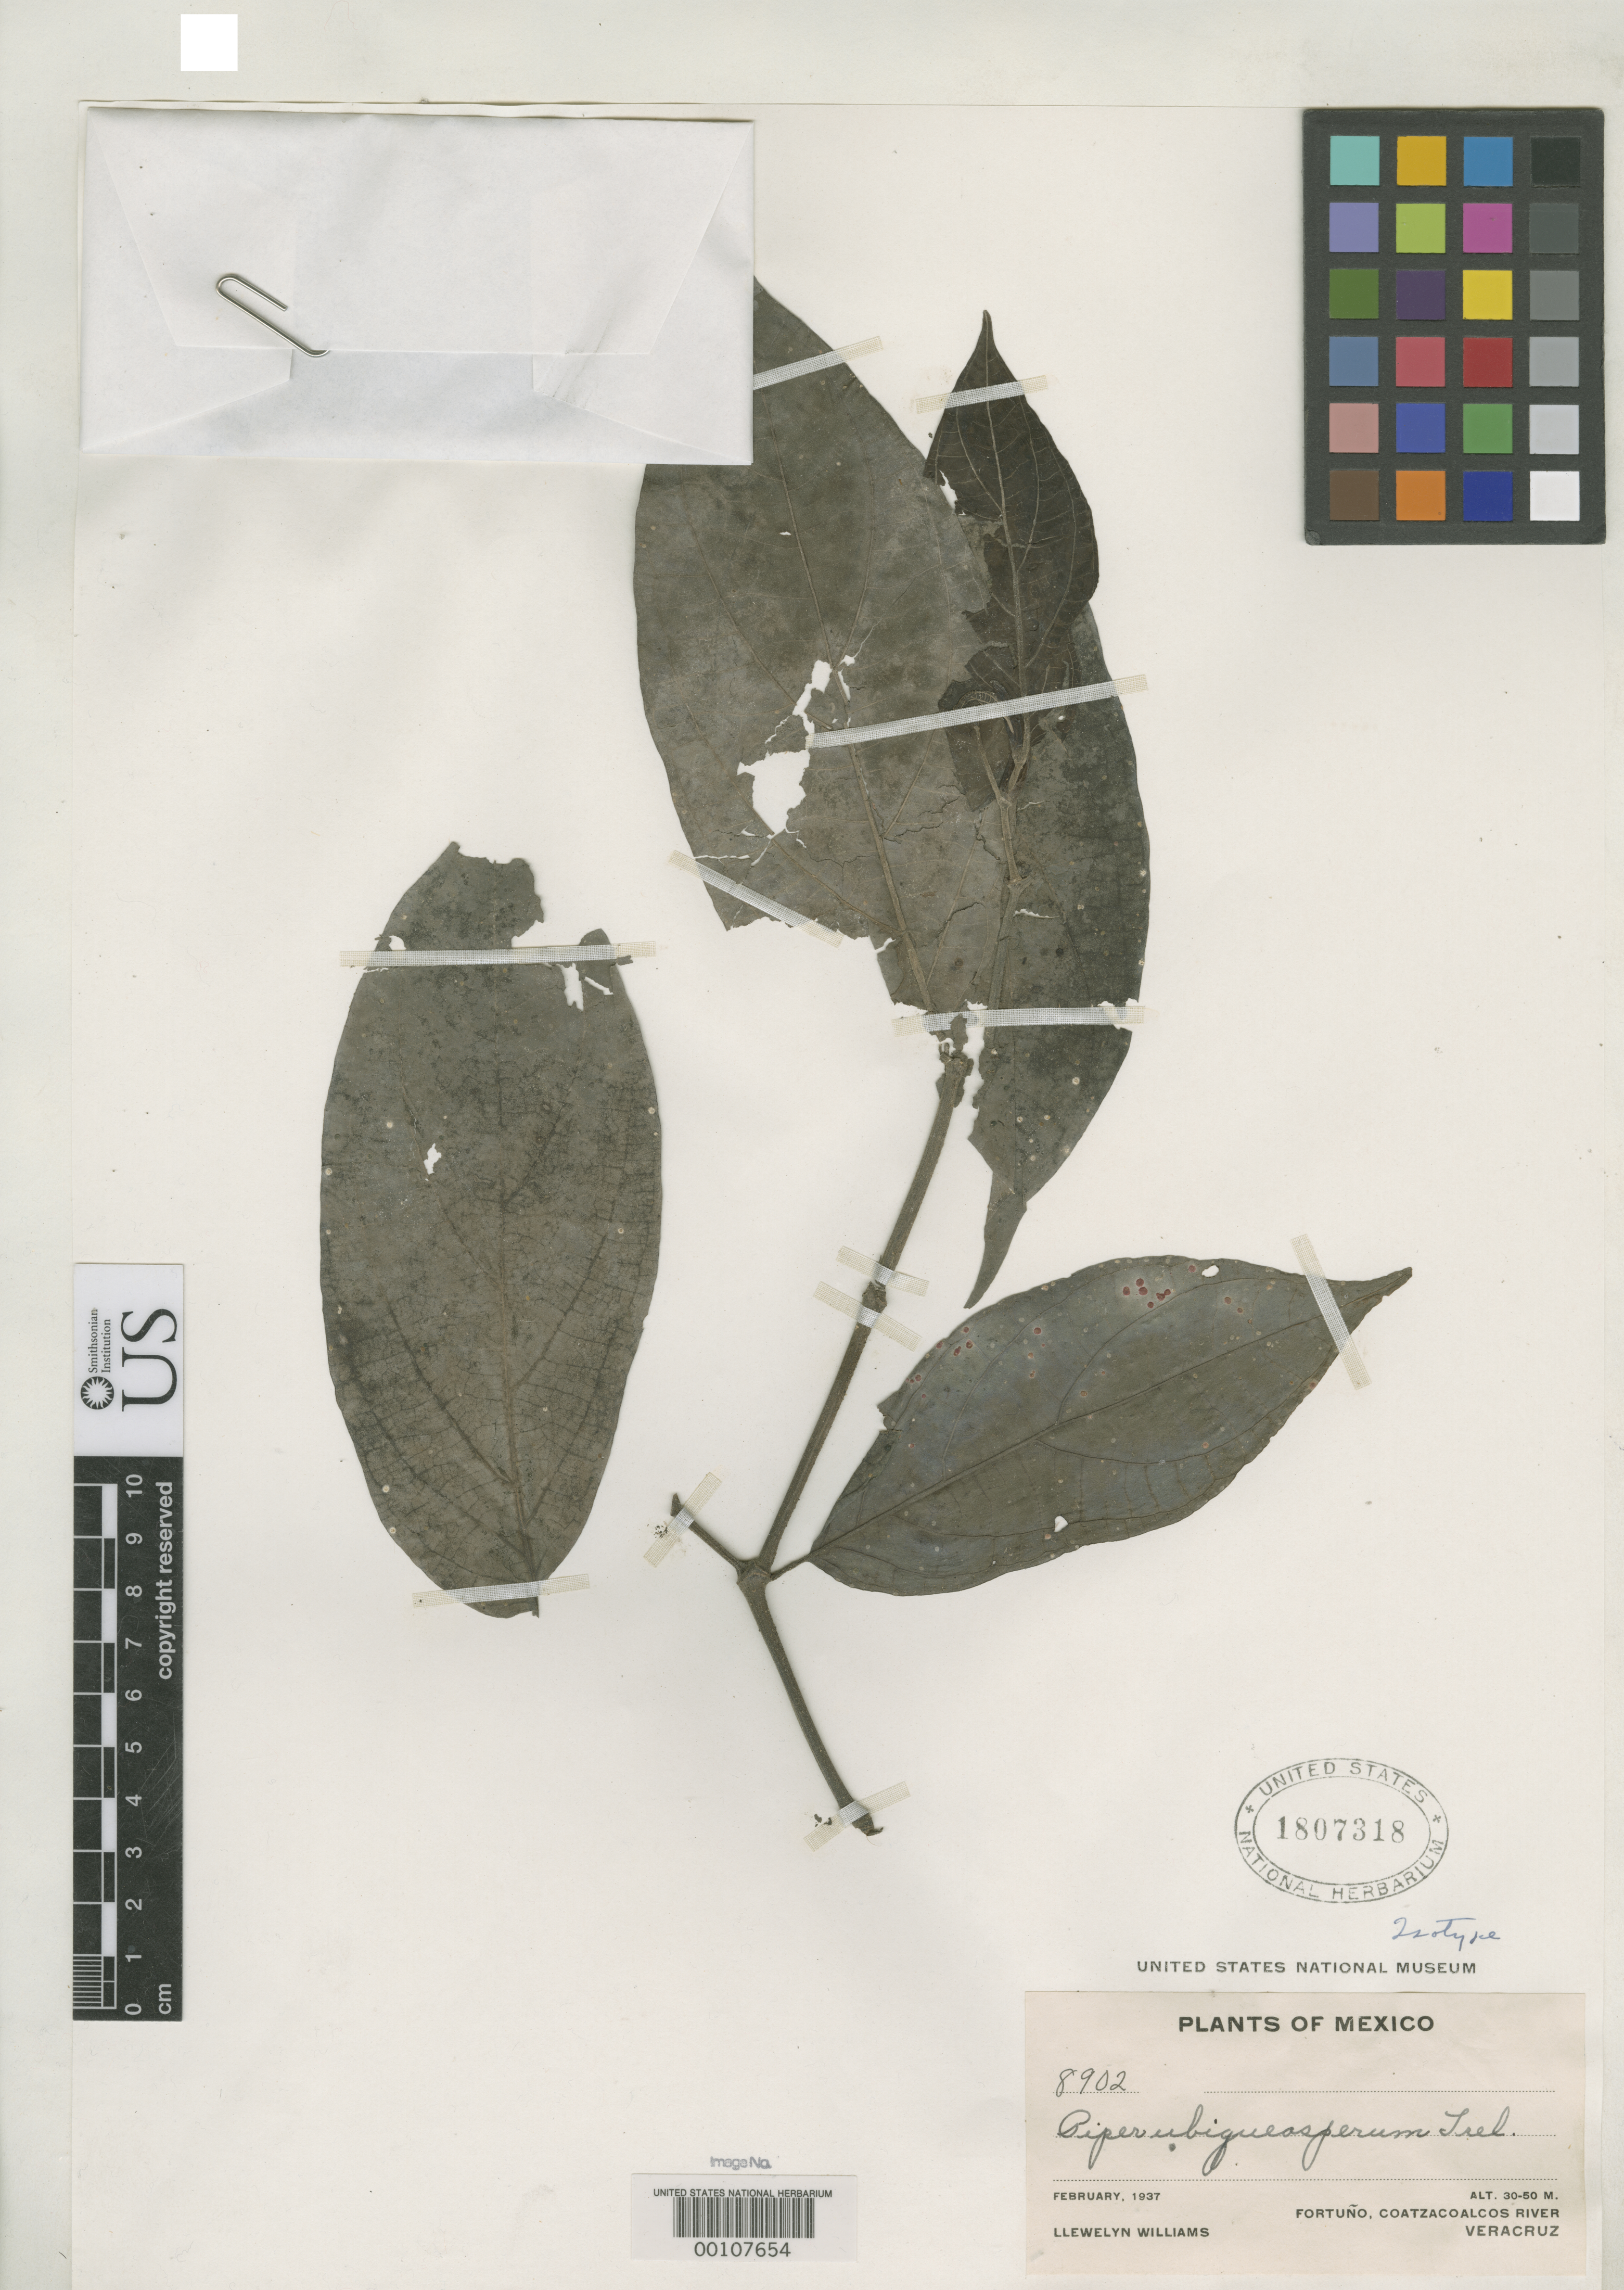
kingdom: Plantae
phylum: Tracheophyta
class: Magnoliopsida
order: Piperales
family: Piperaceae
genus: Piper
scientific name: Piper ubiqueasperum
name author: Trel. in Standl.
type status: Isotype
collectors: Ll. Williams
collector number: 8902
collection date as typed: Feb 1937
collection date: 1937-02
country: Mexico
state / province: Veracruz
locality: Fortuno, Coatzacoalcos River.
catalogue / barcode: US 1807318